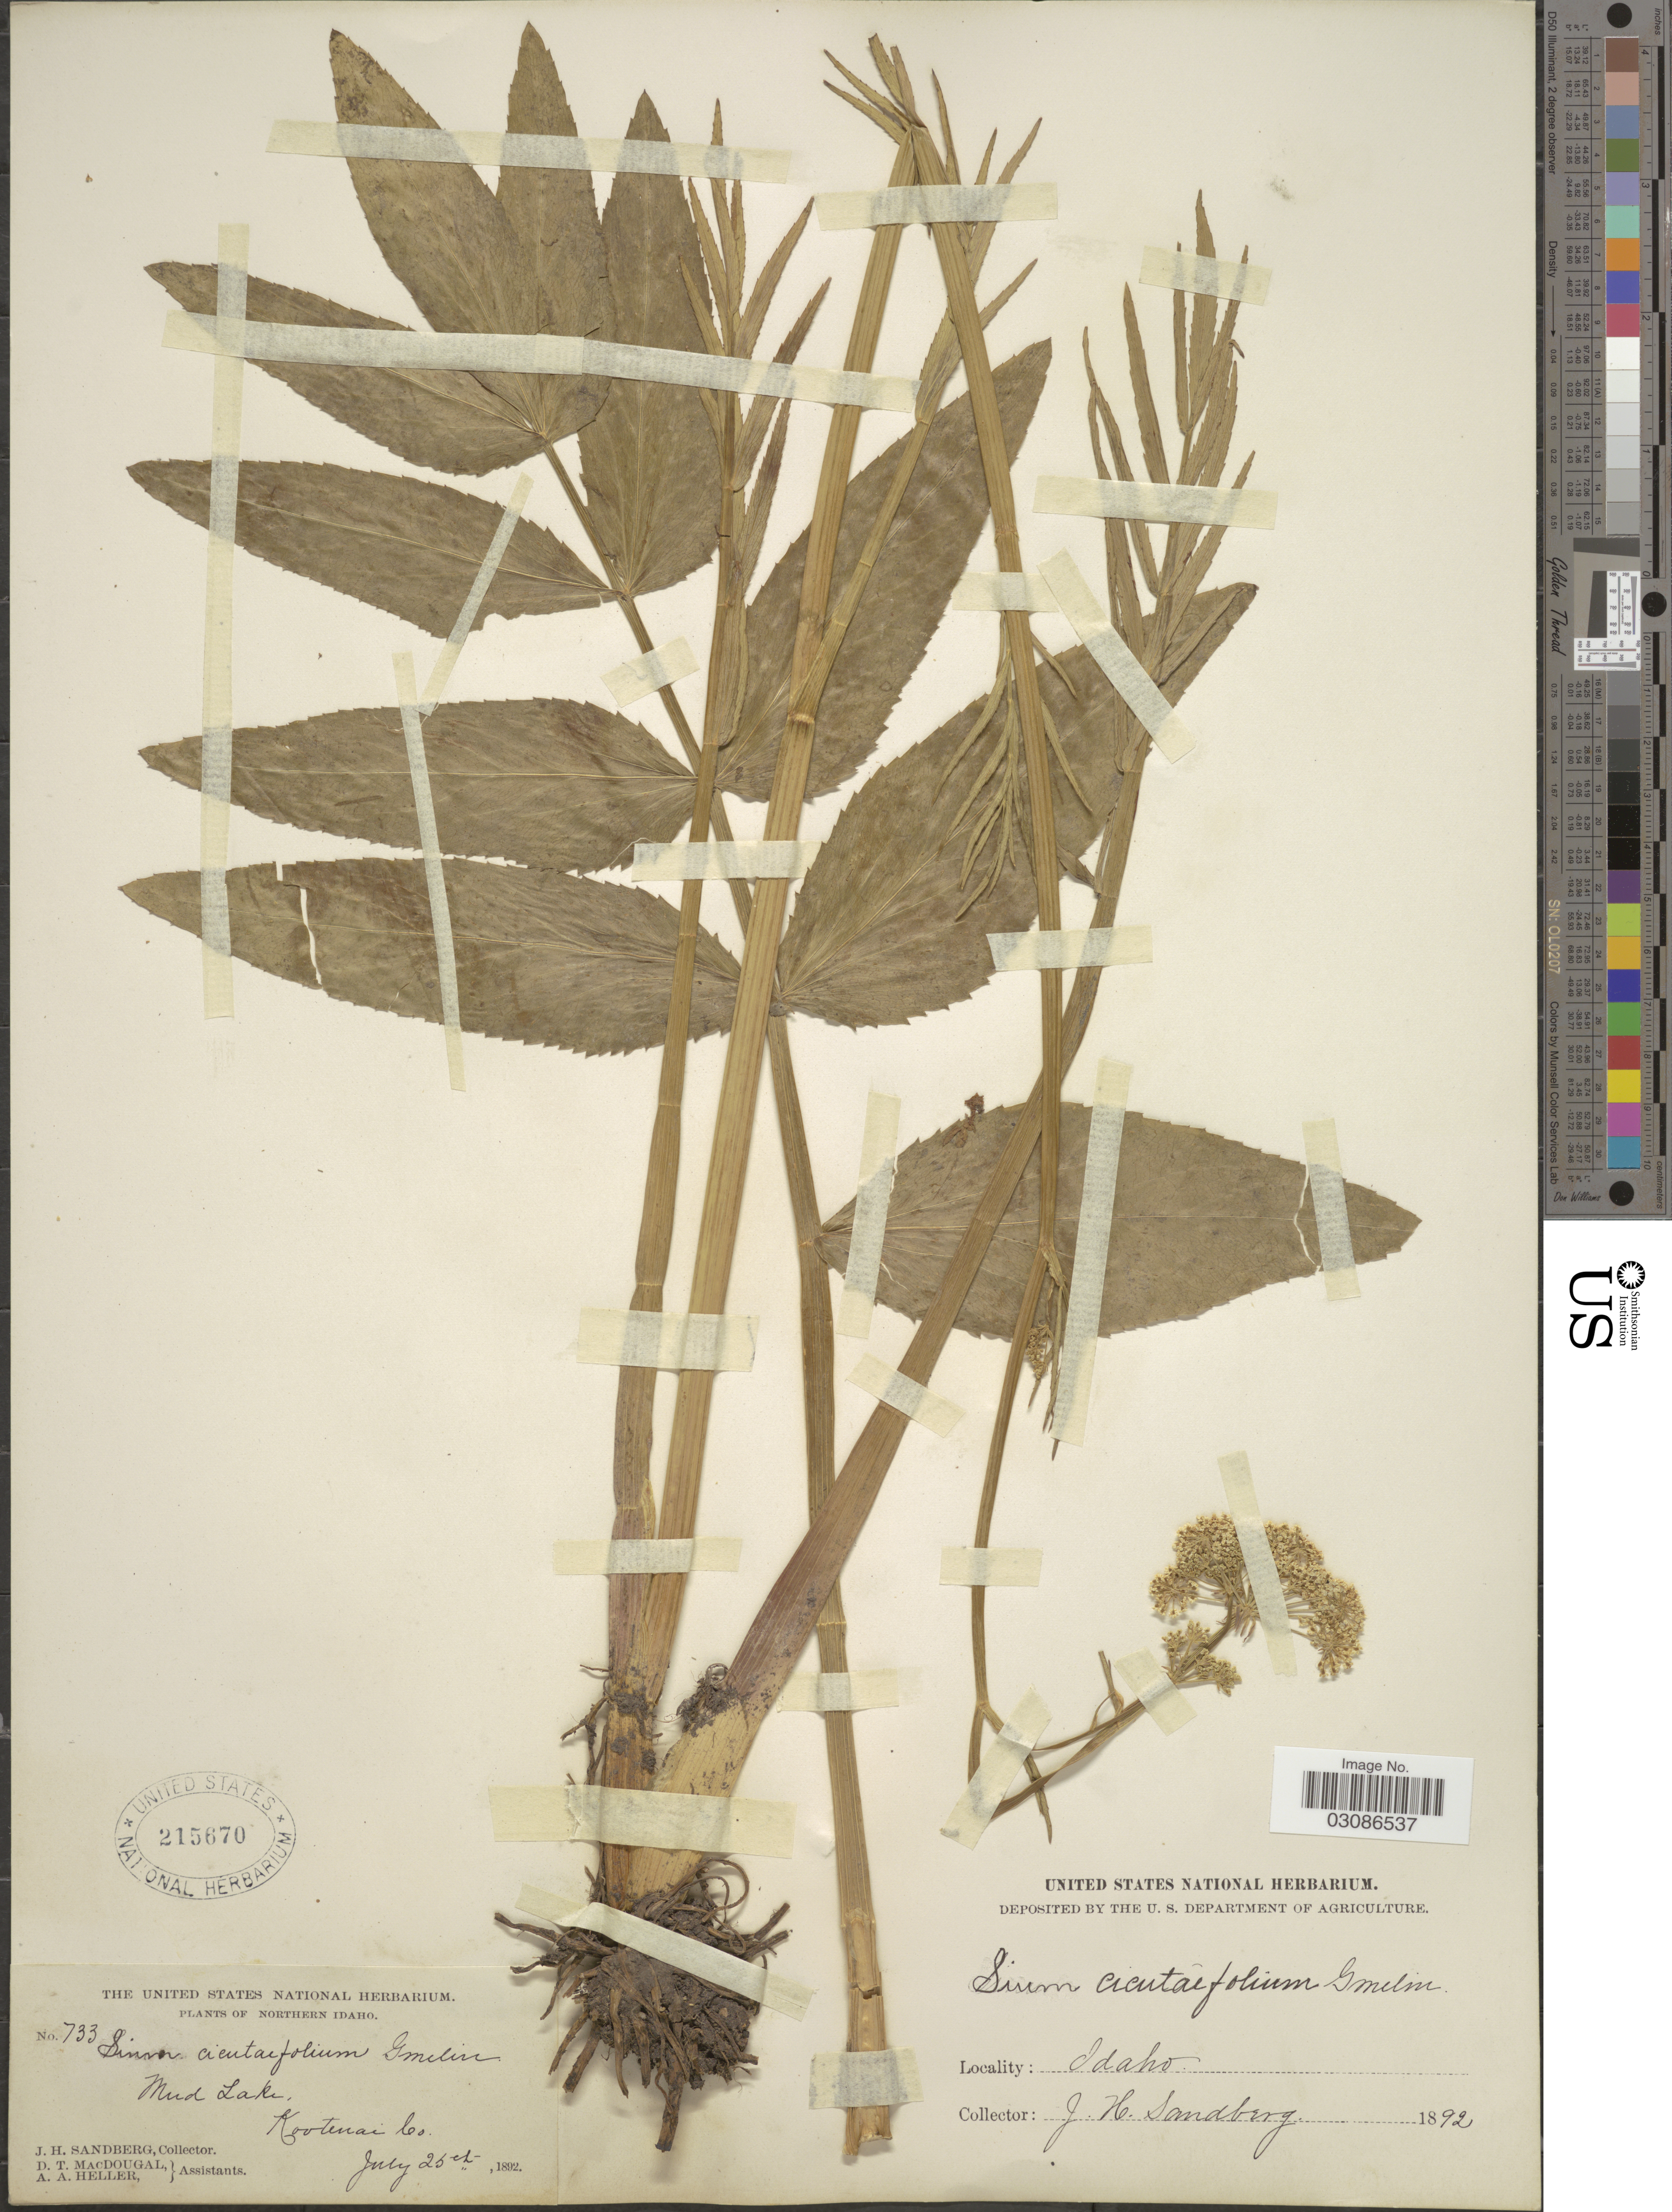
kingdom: Plantae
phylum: Tracheophyta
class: Magnoliopsida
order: Apiales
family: Apiaceae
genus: Sium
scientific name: Sium suave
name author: Walter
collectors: J. H. Sandberg, D. T. MacDougal & A. A. Heller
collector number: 733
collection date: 1892-07-25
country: United States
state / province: Idaho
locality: Northern Idaho, Mud Lake, Kootenai Co.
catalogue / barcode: US 215670